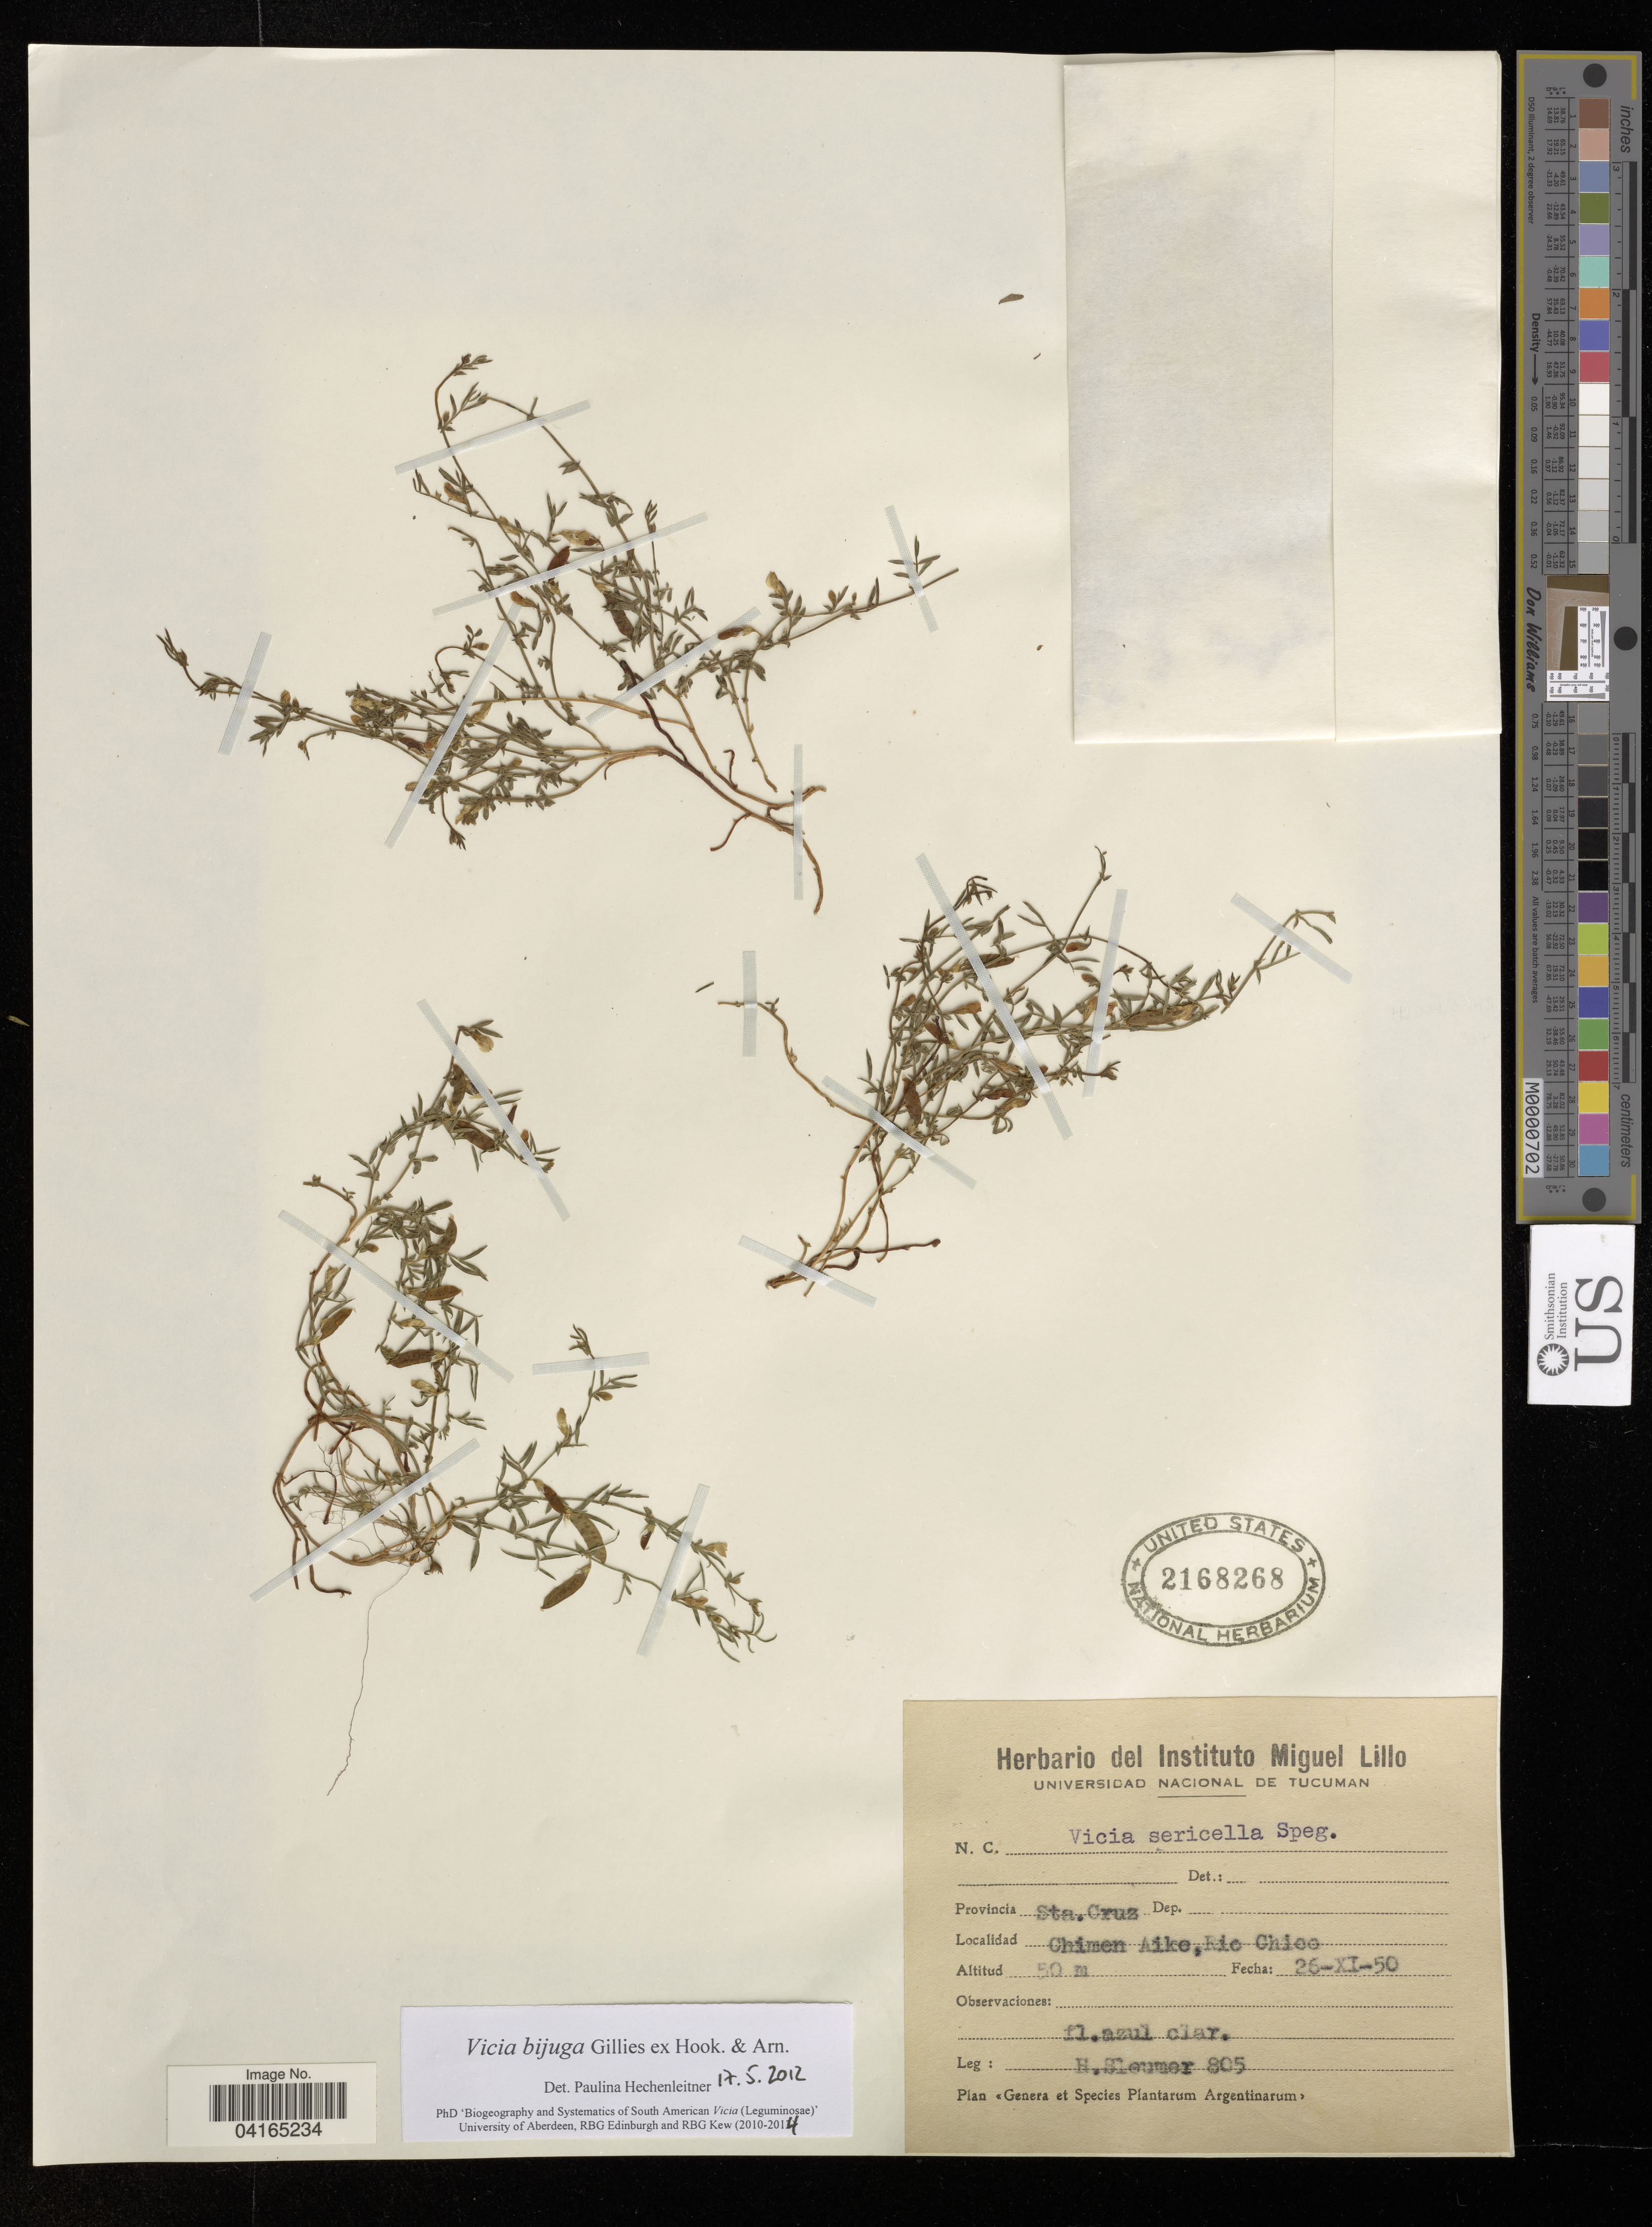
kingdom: Plantae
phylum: Tracheophyta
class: Magnoliopsida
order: Fabales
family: Fabaceae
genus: Vicia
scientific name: Vicia bijuga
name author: Gillies ex Hook. & Arn.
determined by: Hechenleitner, Paulina, RBG Edinburgh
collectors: H. O. Sleumer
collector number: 805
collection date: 1950-11-26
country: Argentina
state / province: Santa Cruz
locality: Provincia Sta. Cruz. Chimen Aike, Rio Chico.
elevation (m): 50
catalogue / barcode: US 2168268